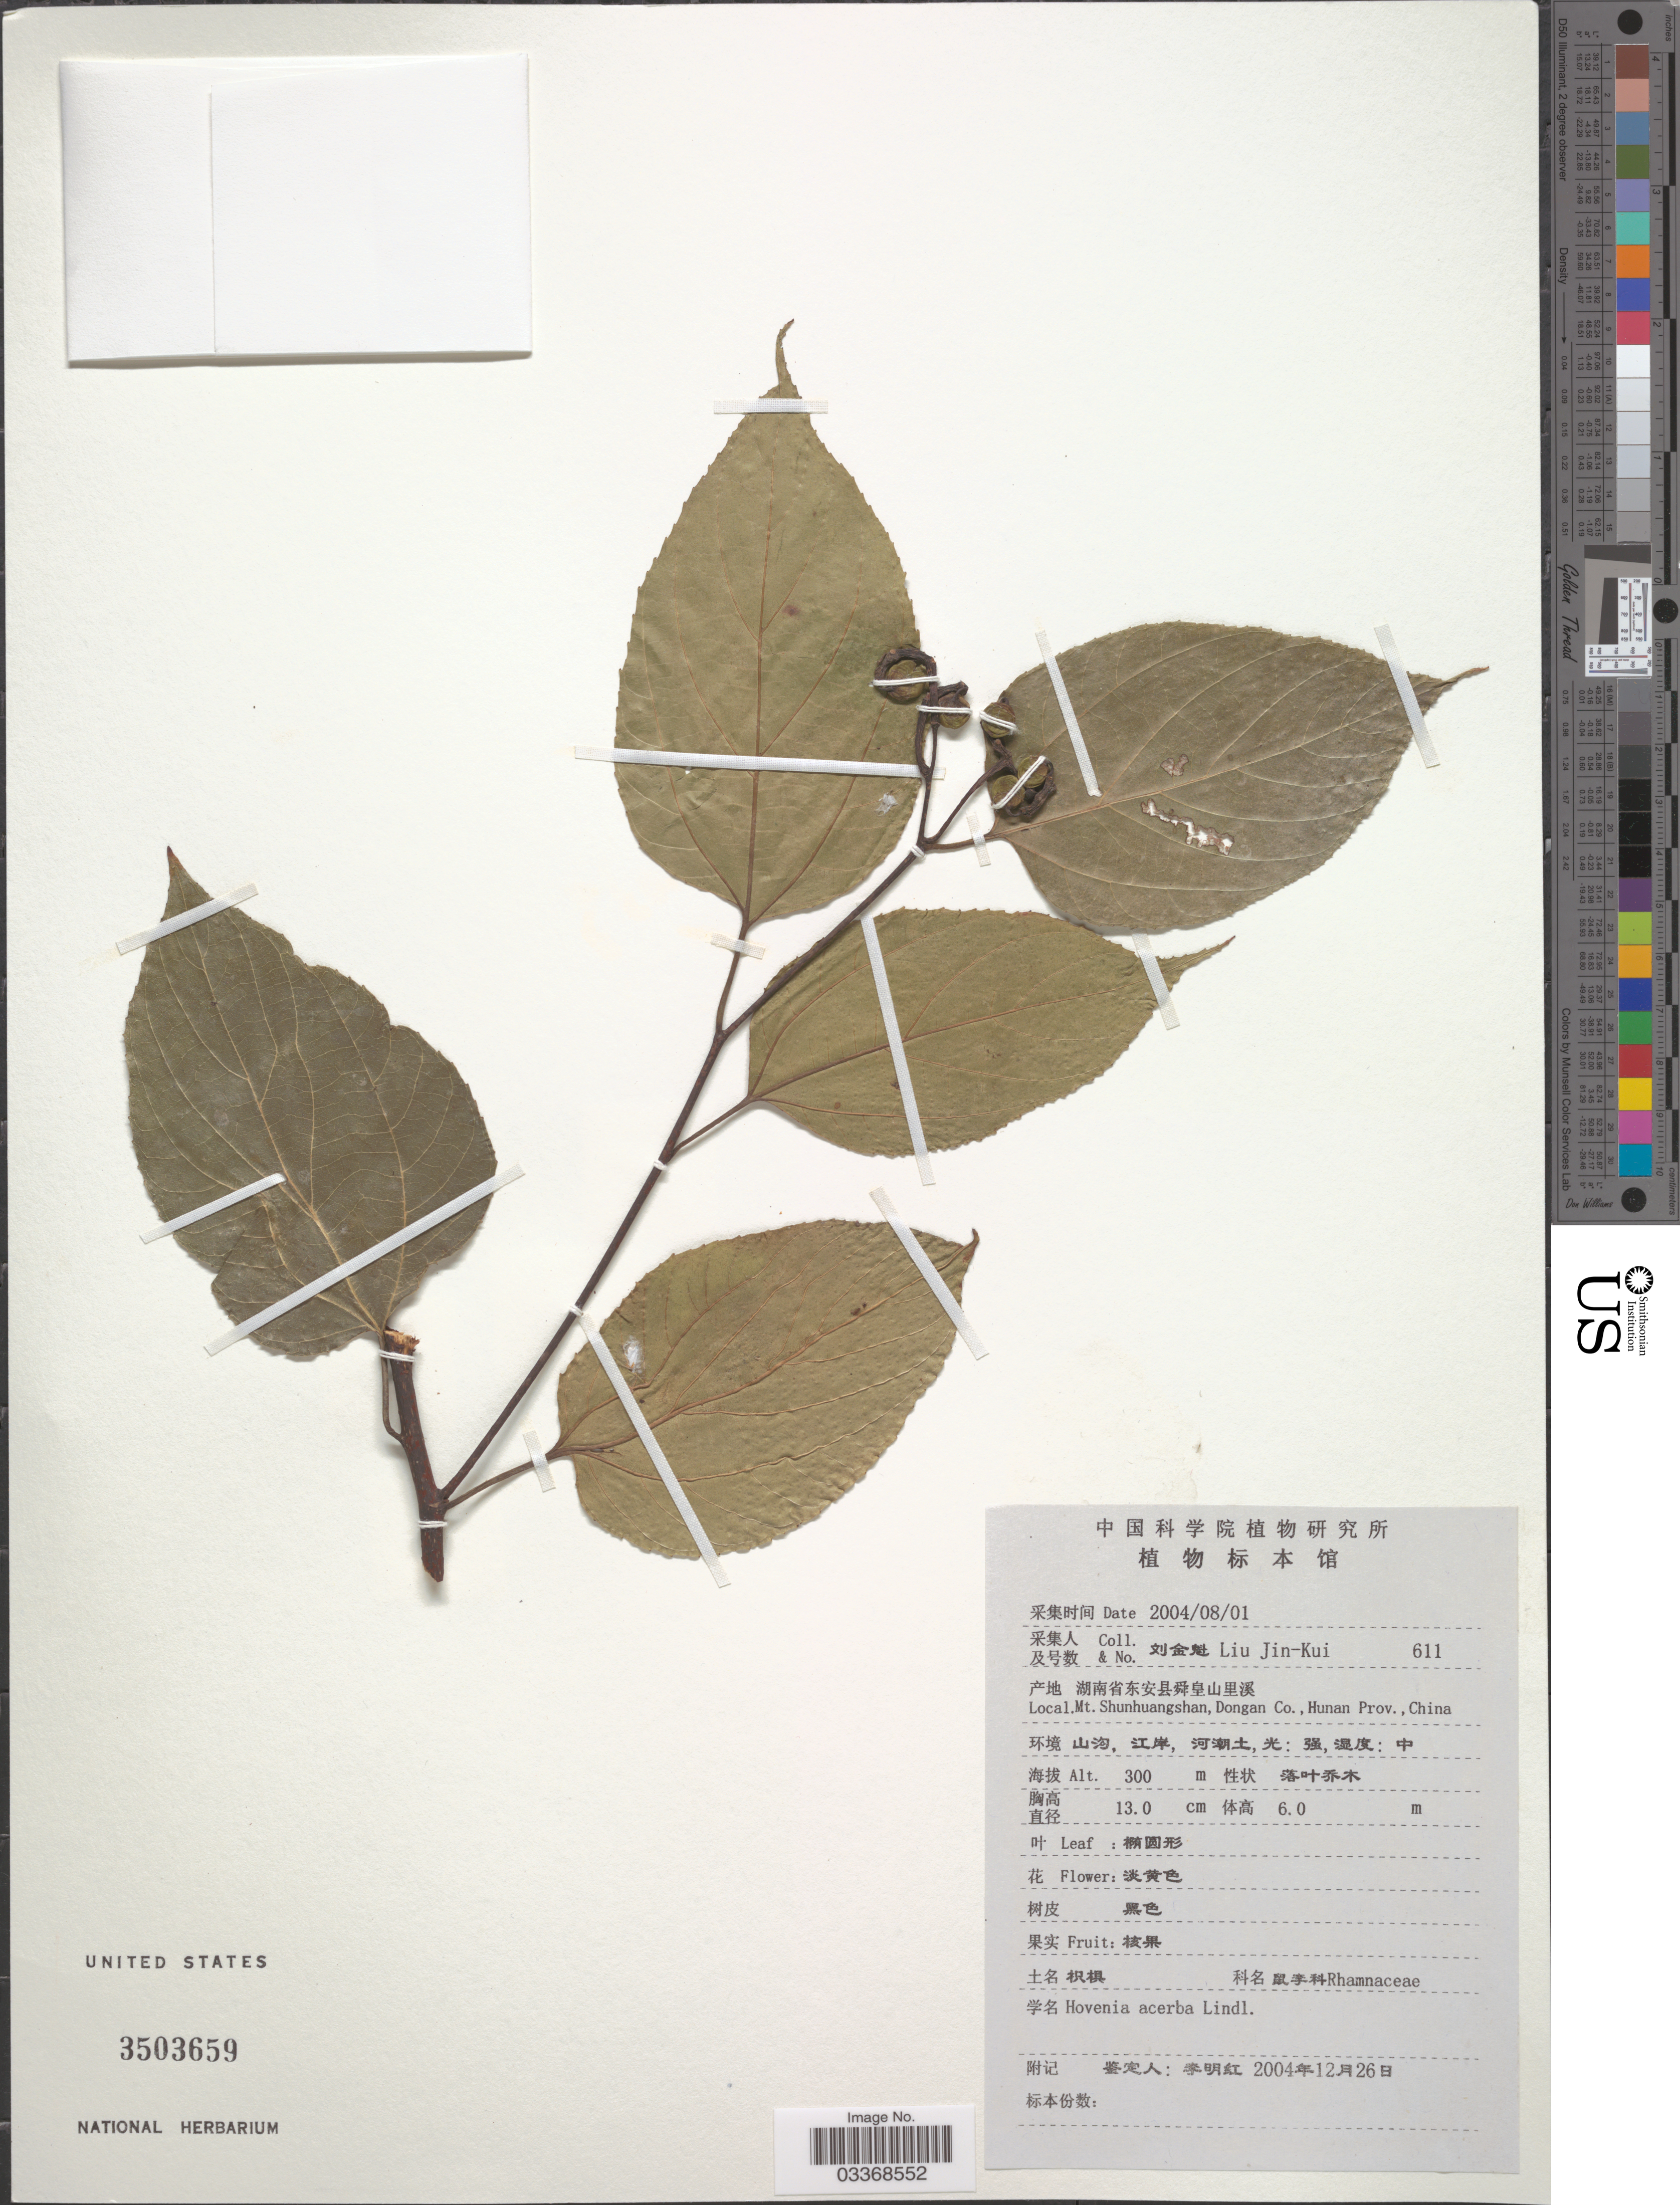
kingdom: Plantae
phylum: Tracheophyta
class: Magnoliopsida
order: Rosales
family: Rhamnaceae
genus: Hovenia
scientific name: Hovenia acerba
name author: Lindl.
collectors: Liu Jin-Kui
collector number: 611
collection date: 2004-08-01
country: China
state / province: Hunan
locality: Mt. Shunhuangshan, Dongan Co.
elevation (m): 300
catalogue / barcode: US 3503659